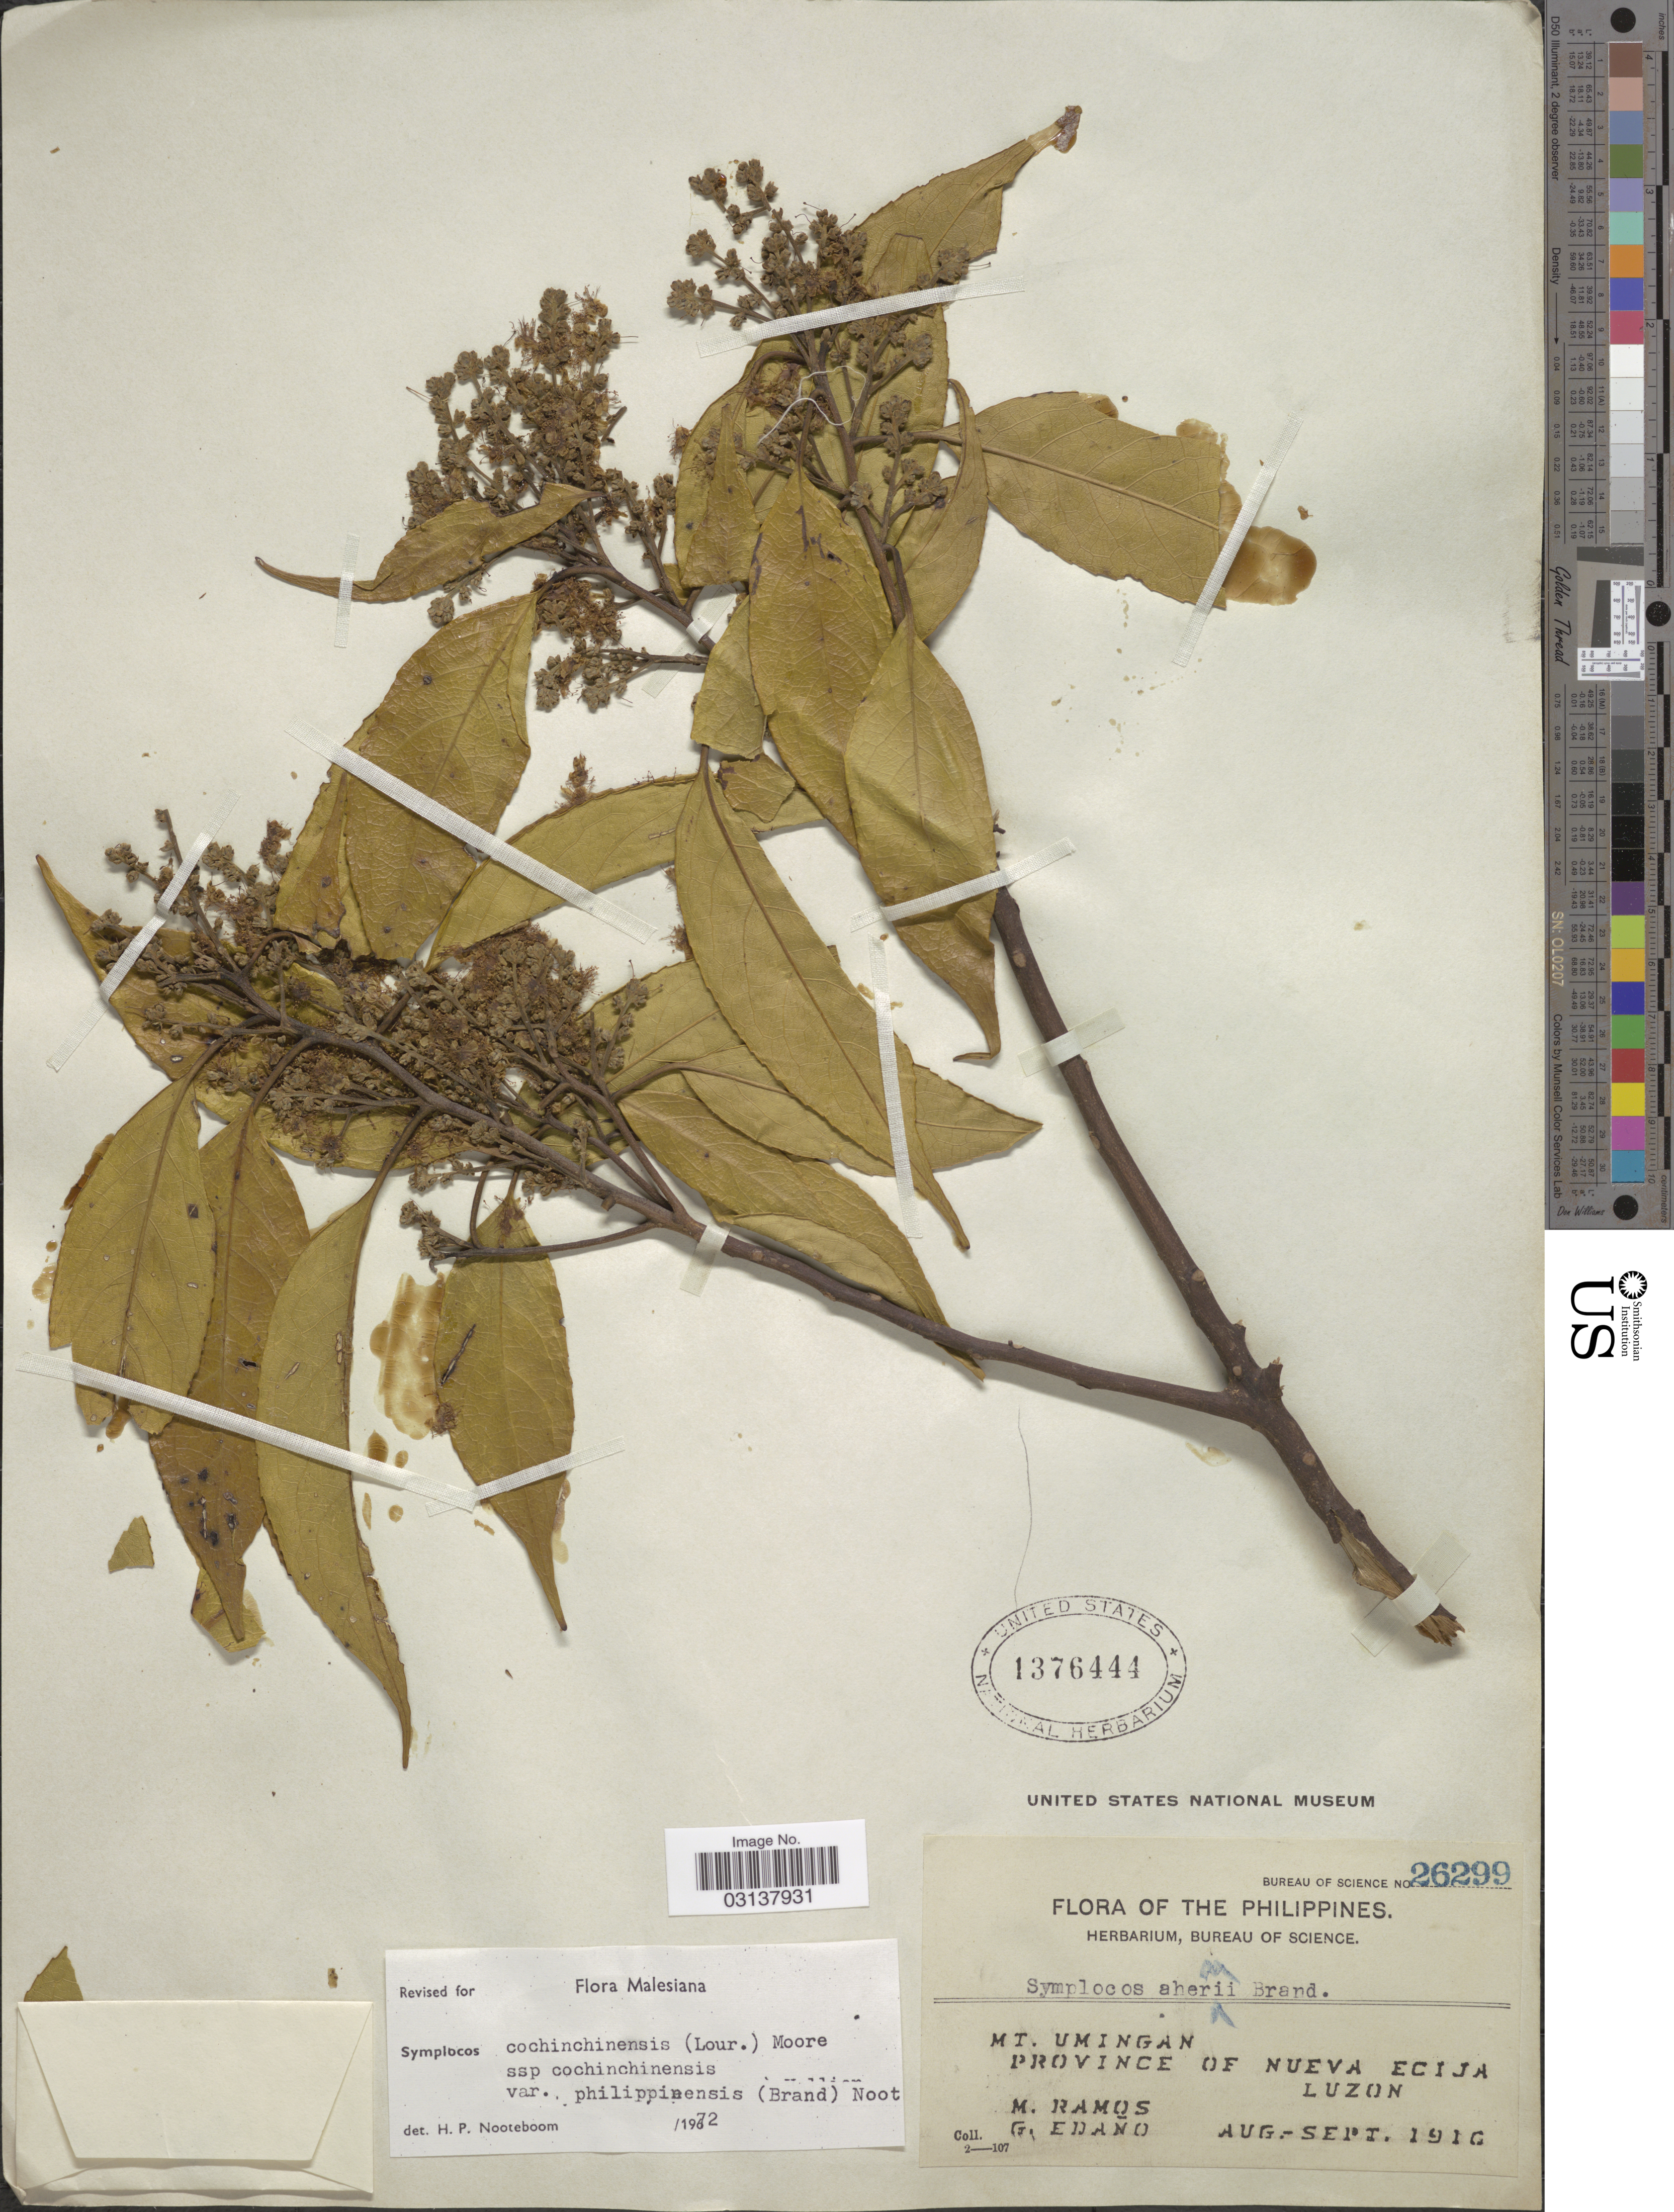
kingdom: Plantae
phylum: Tracheophyta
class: Magnoliopsida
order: Ericales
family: Symplocaceae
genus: Symplocos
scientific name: Symplocos cochinchinensis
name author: (Lour.) S. Moore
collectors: M. Ramos & G. Edaño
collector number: Bureau of Science 26299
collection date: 1916-08/1916-09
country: Philippines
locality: The Philippines. Mt. Umingan. Province of Nueva Ecija Luzon.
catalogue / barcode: US 1376444